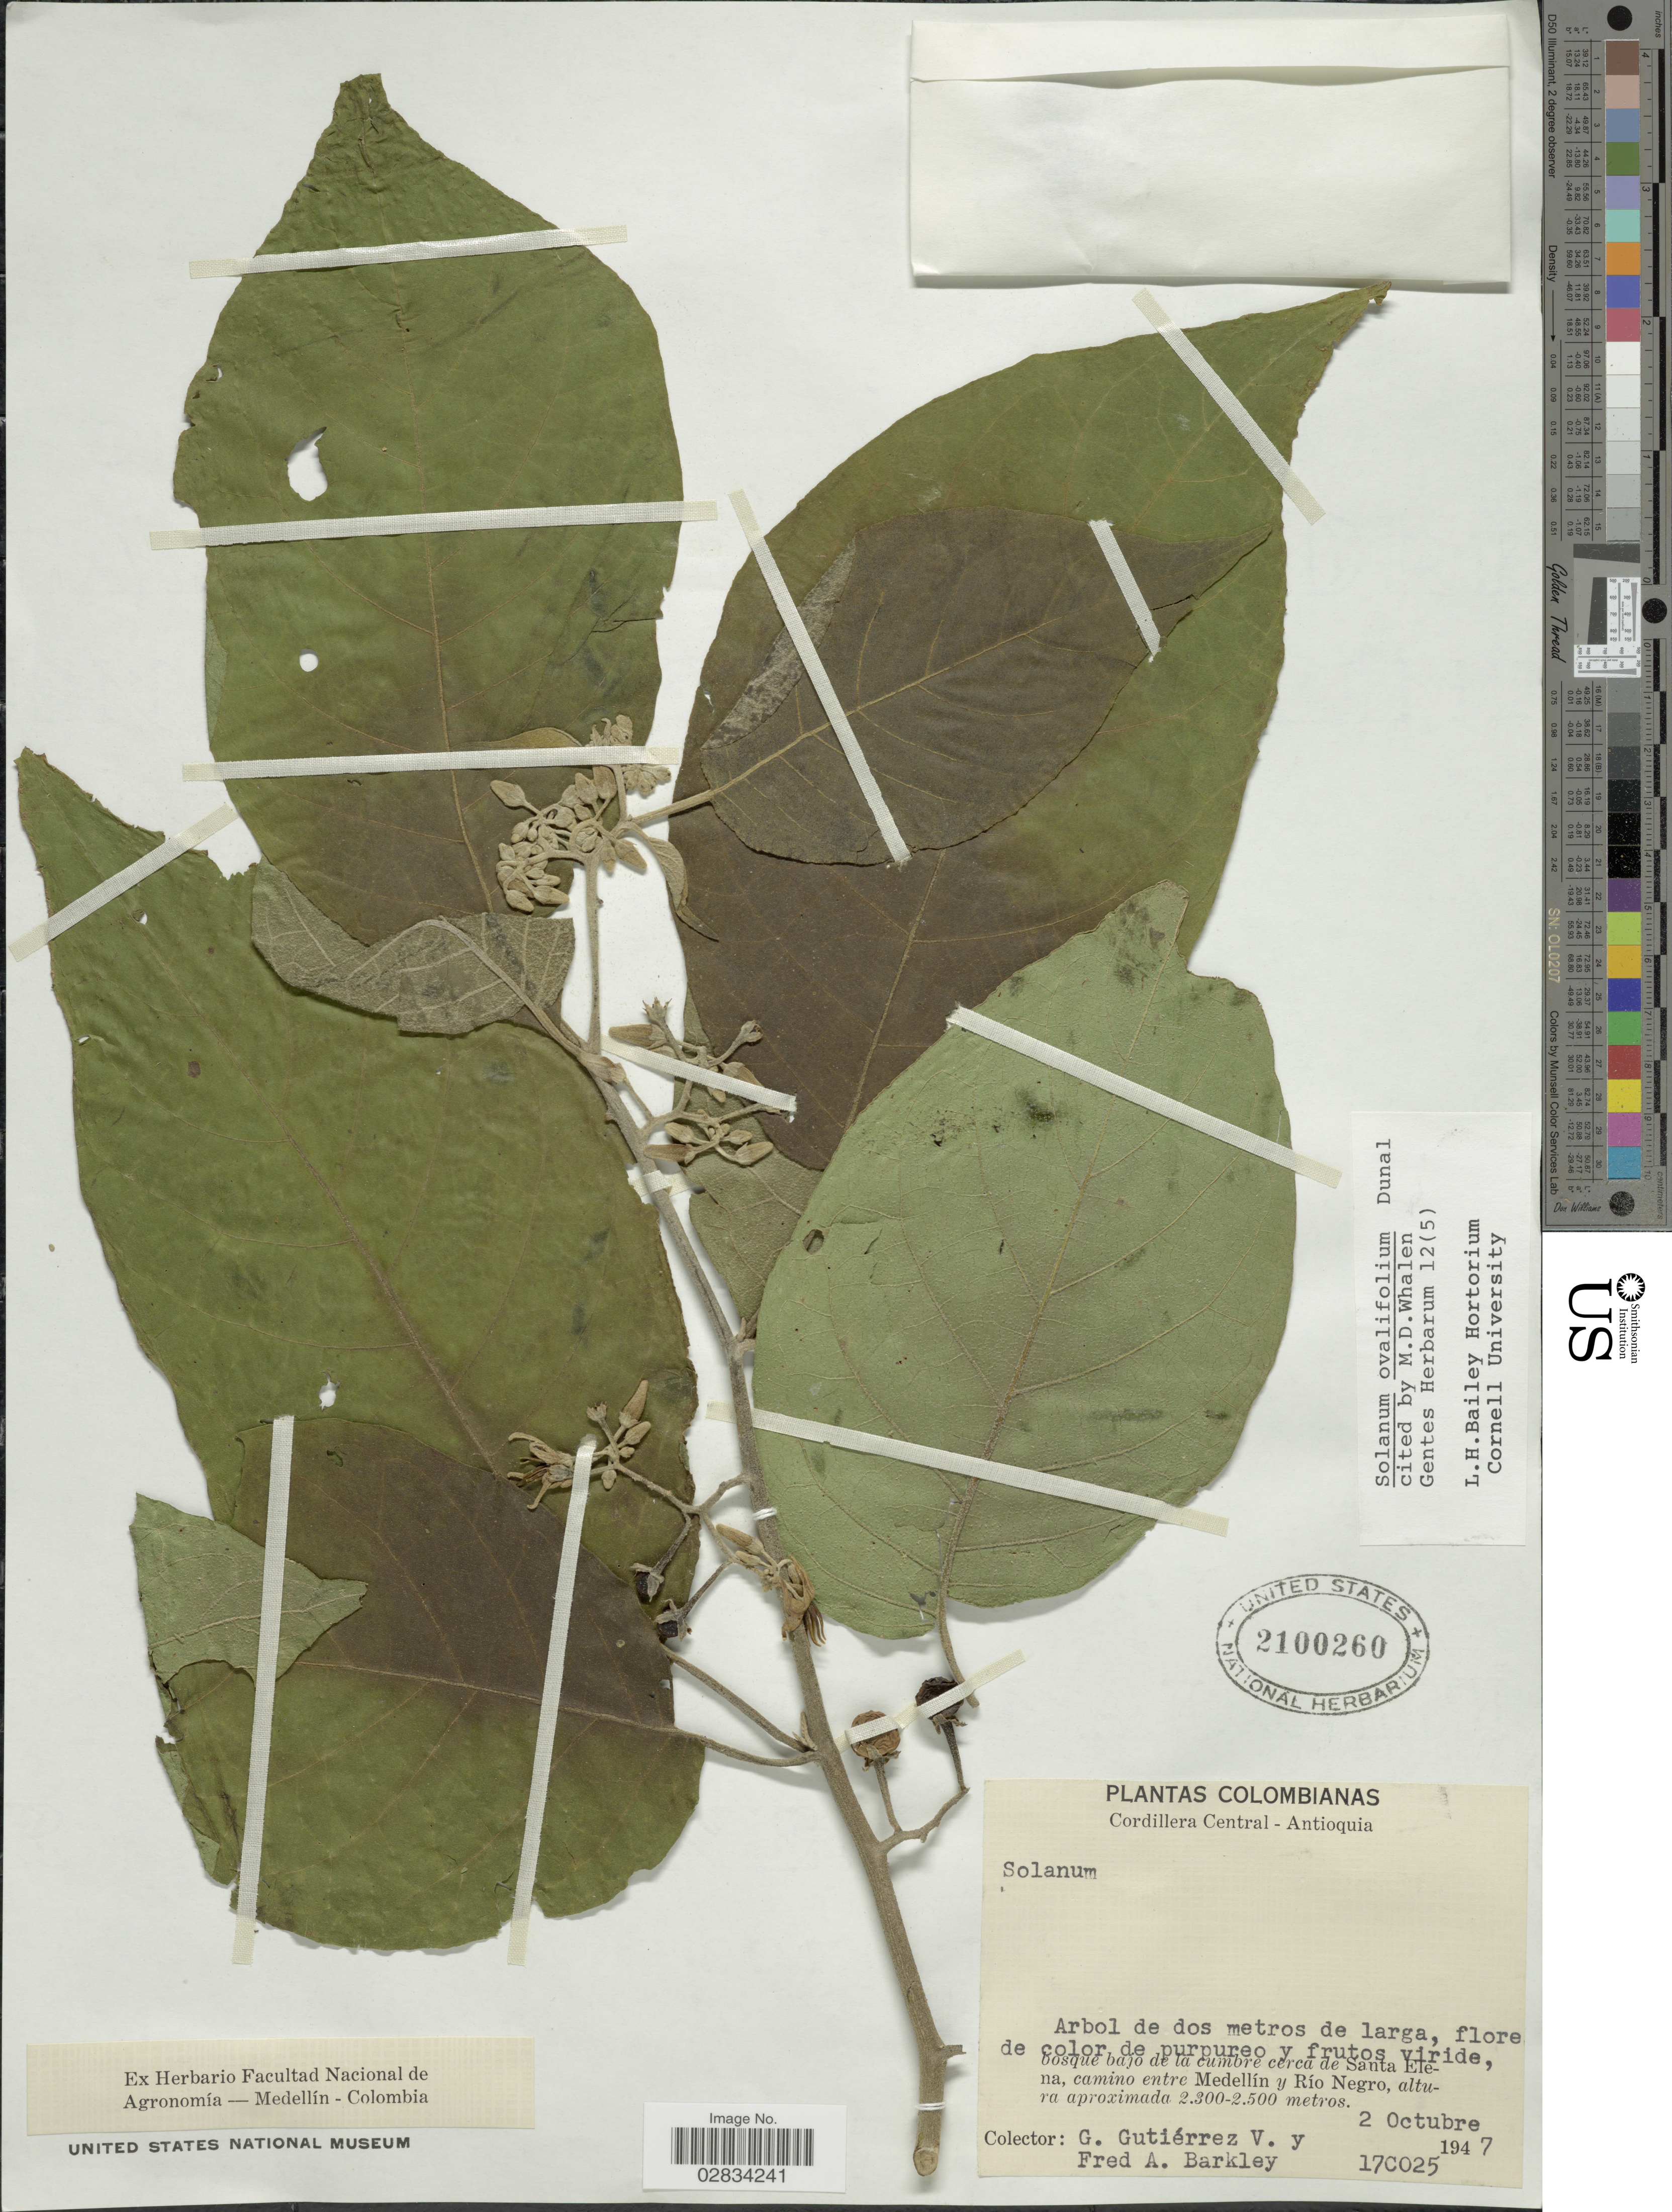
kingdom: Plantae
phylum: Tracheophyta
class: Magnoliopsida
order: Solanales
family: Solanaceae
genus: Solanum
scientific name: Solanum ovalifolium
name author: Dunal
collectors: G. Guttierez V. & F. A. Barkley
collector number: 17CO25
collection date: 1947-10-02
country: Colombia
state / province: Antioquia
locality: Cordillera Central, bosque bajo de la cumbre cerca de Santa Elena, camino entre Medellín y Río Negro.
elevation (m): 2300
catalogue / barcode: US 2100260